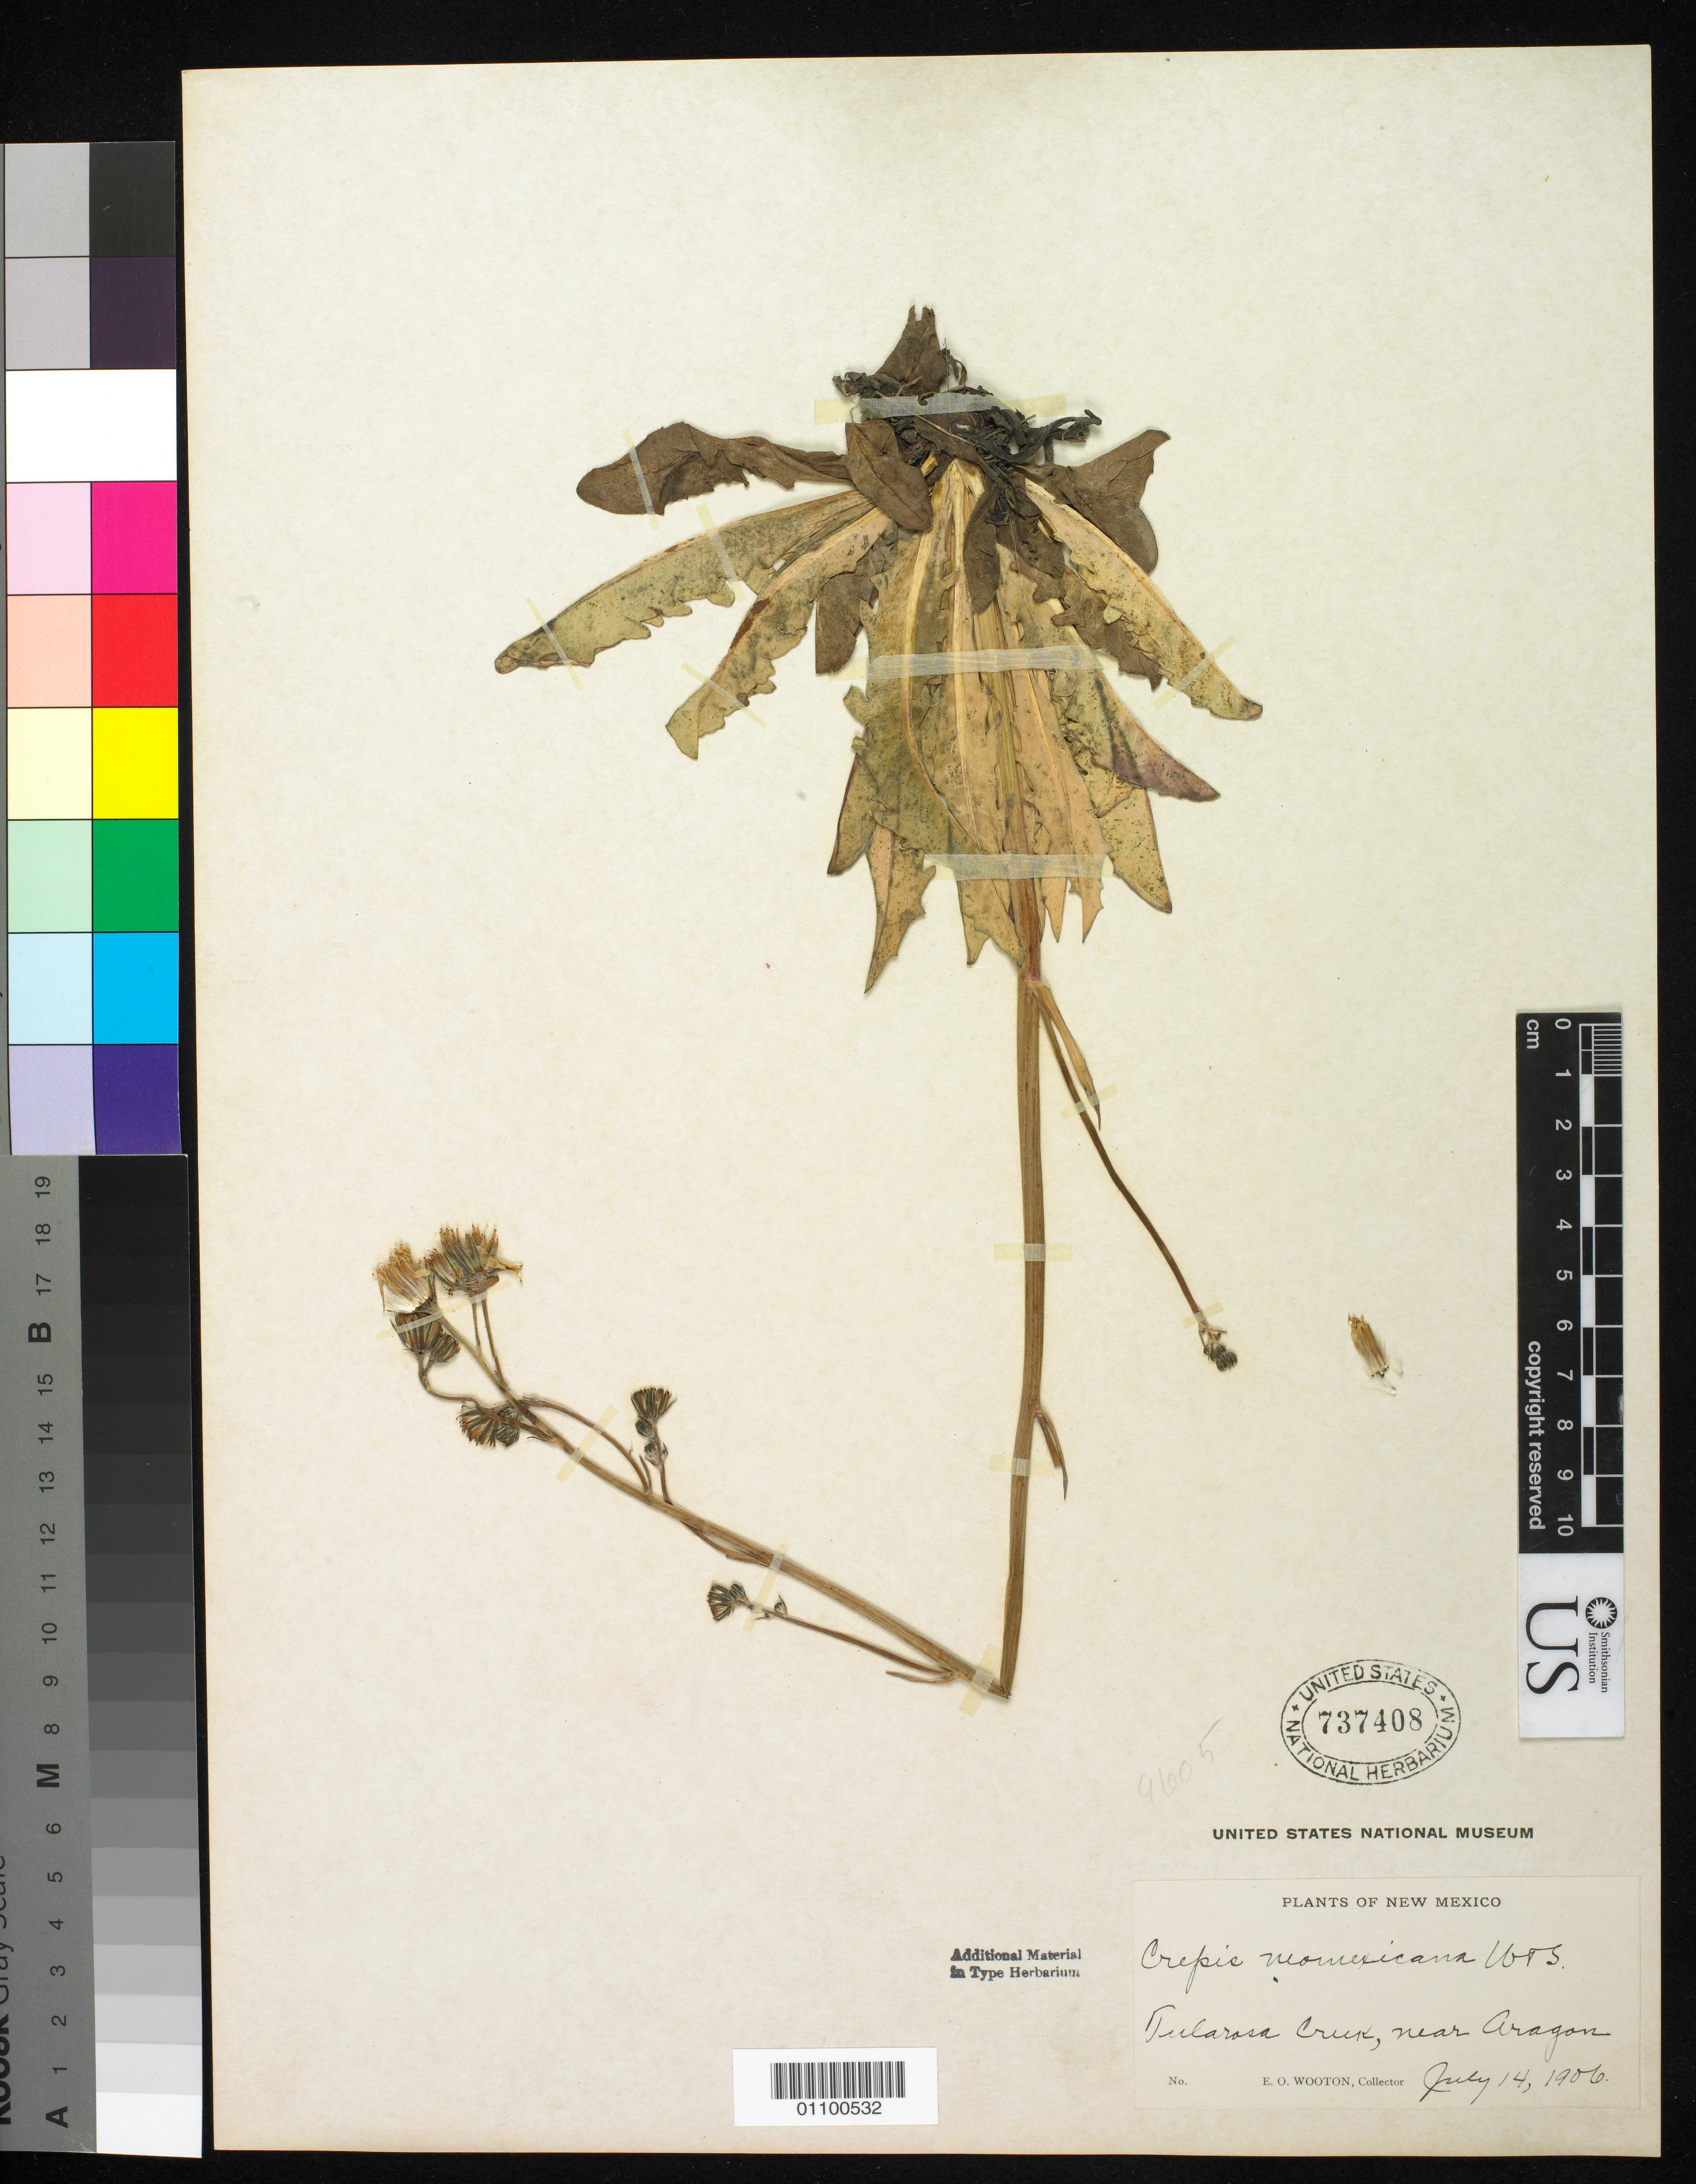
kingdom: Plantae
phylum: Tracheophyta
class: Magnoliopsida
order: Asterales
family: Asteraceae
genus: Crepis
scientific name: Crepis neomexicana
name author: Wooton & Standl.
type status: Isotype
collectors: E. O. Wooton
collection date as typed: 14 Jul 1906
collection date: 1906-07-14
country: United States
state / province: New Mexico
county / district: Socorro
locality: Tularosa Creek.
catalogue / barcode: US 737408